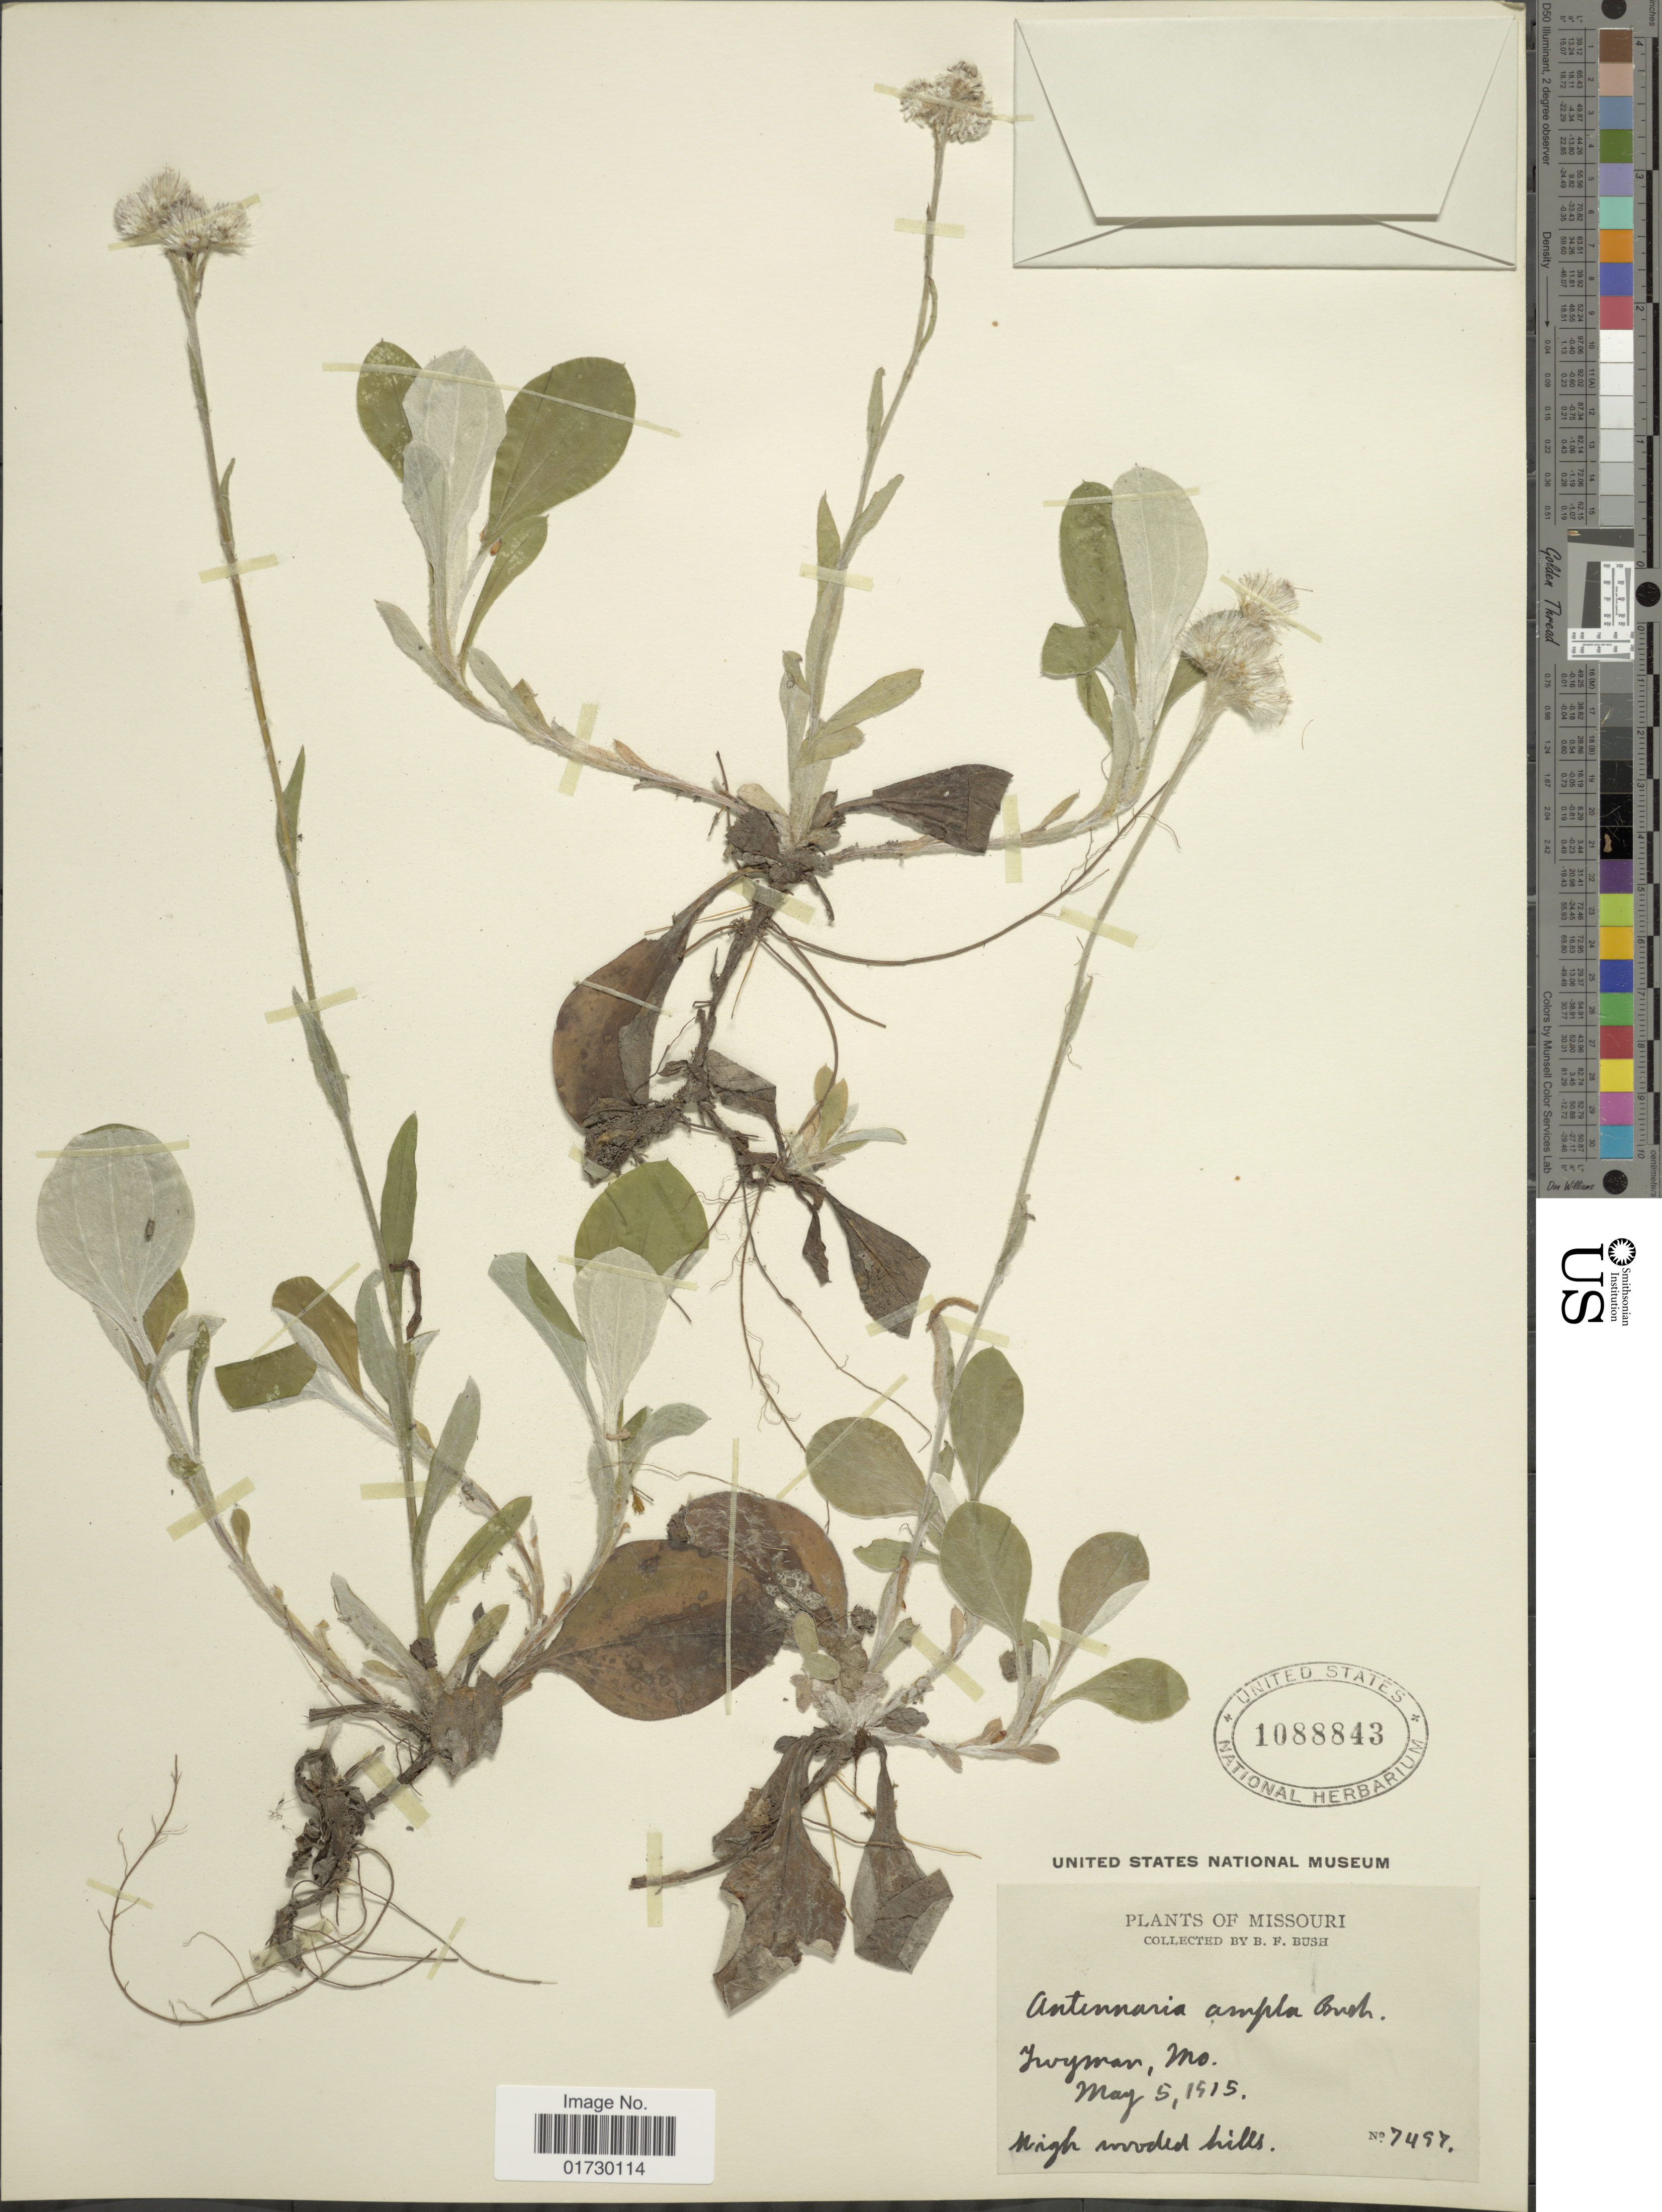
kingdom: Plantae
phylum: Tracheophyta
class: Magnoliopsida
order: Asterales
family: Asteraceae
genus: Antennaria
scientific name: Antennaria ampla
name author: Bush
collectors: B. F. Bush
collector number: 7497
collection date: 1915-05-05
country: United States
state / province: Missouri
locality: Twyman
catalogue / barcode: US 1088843